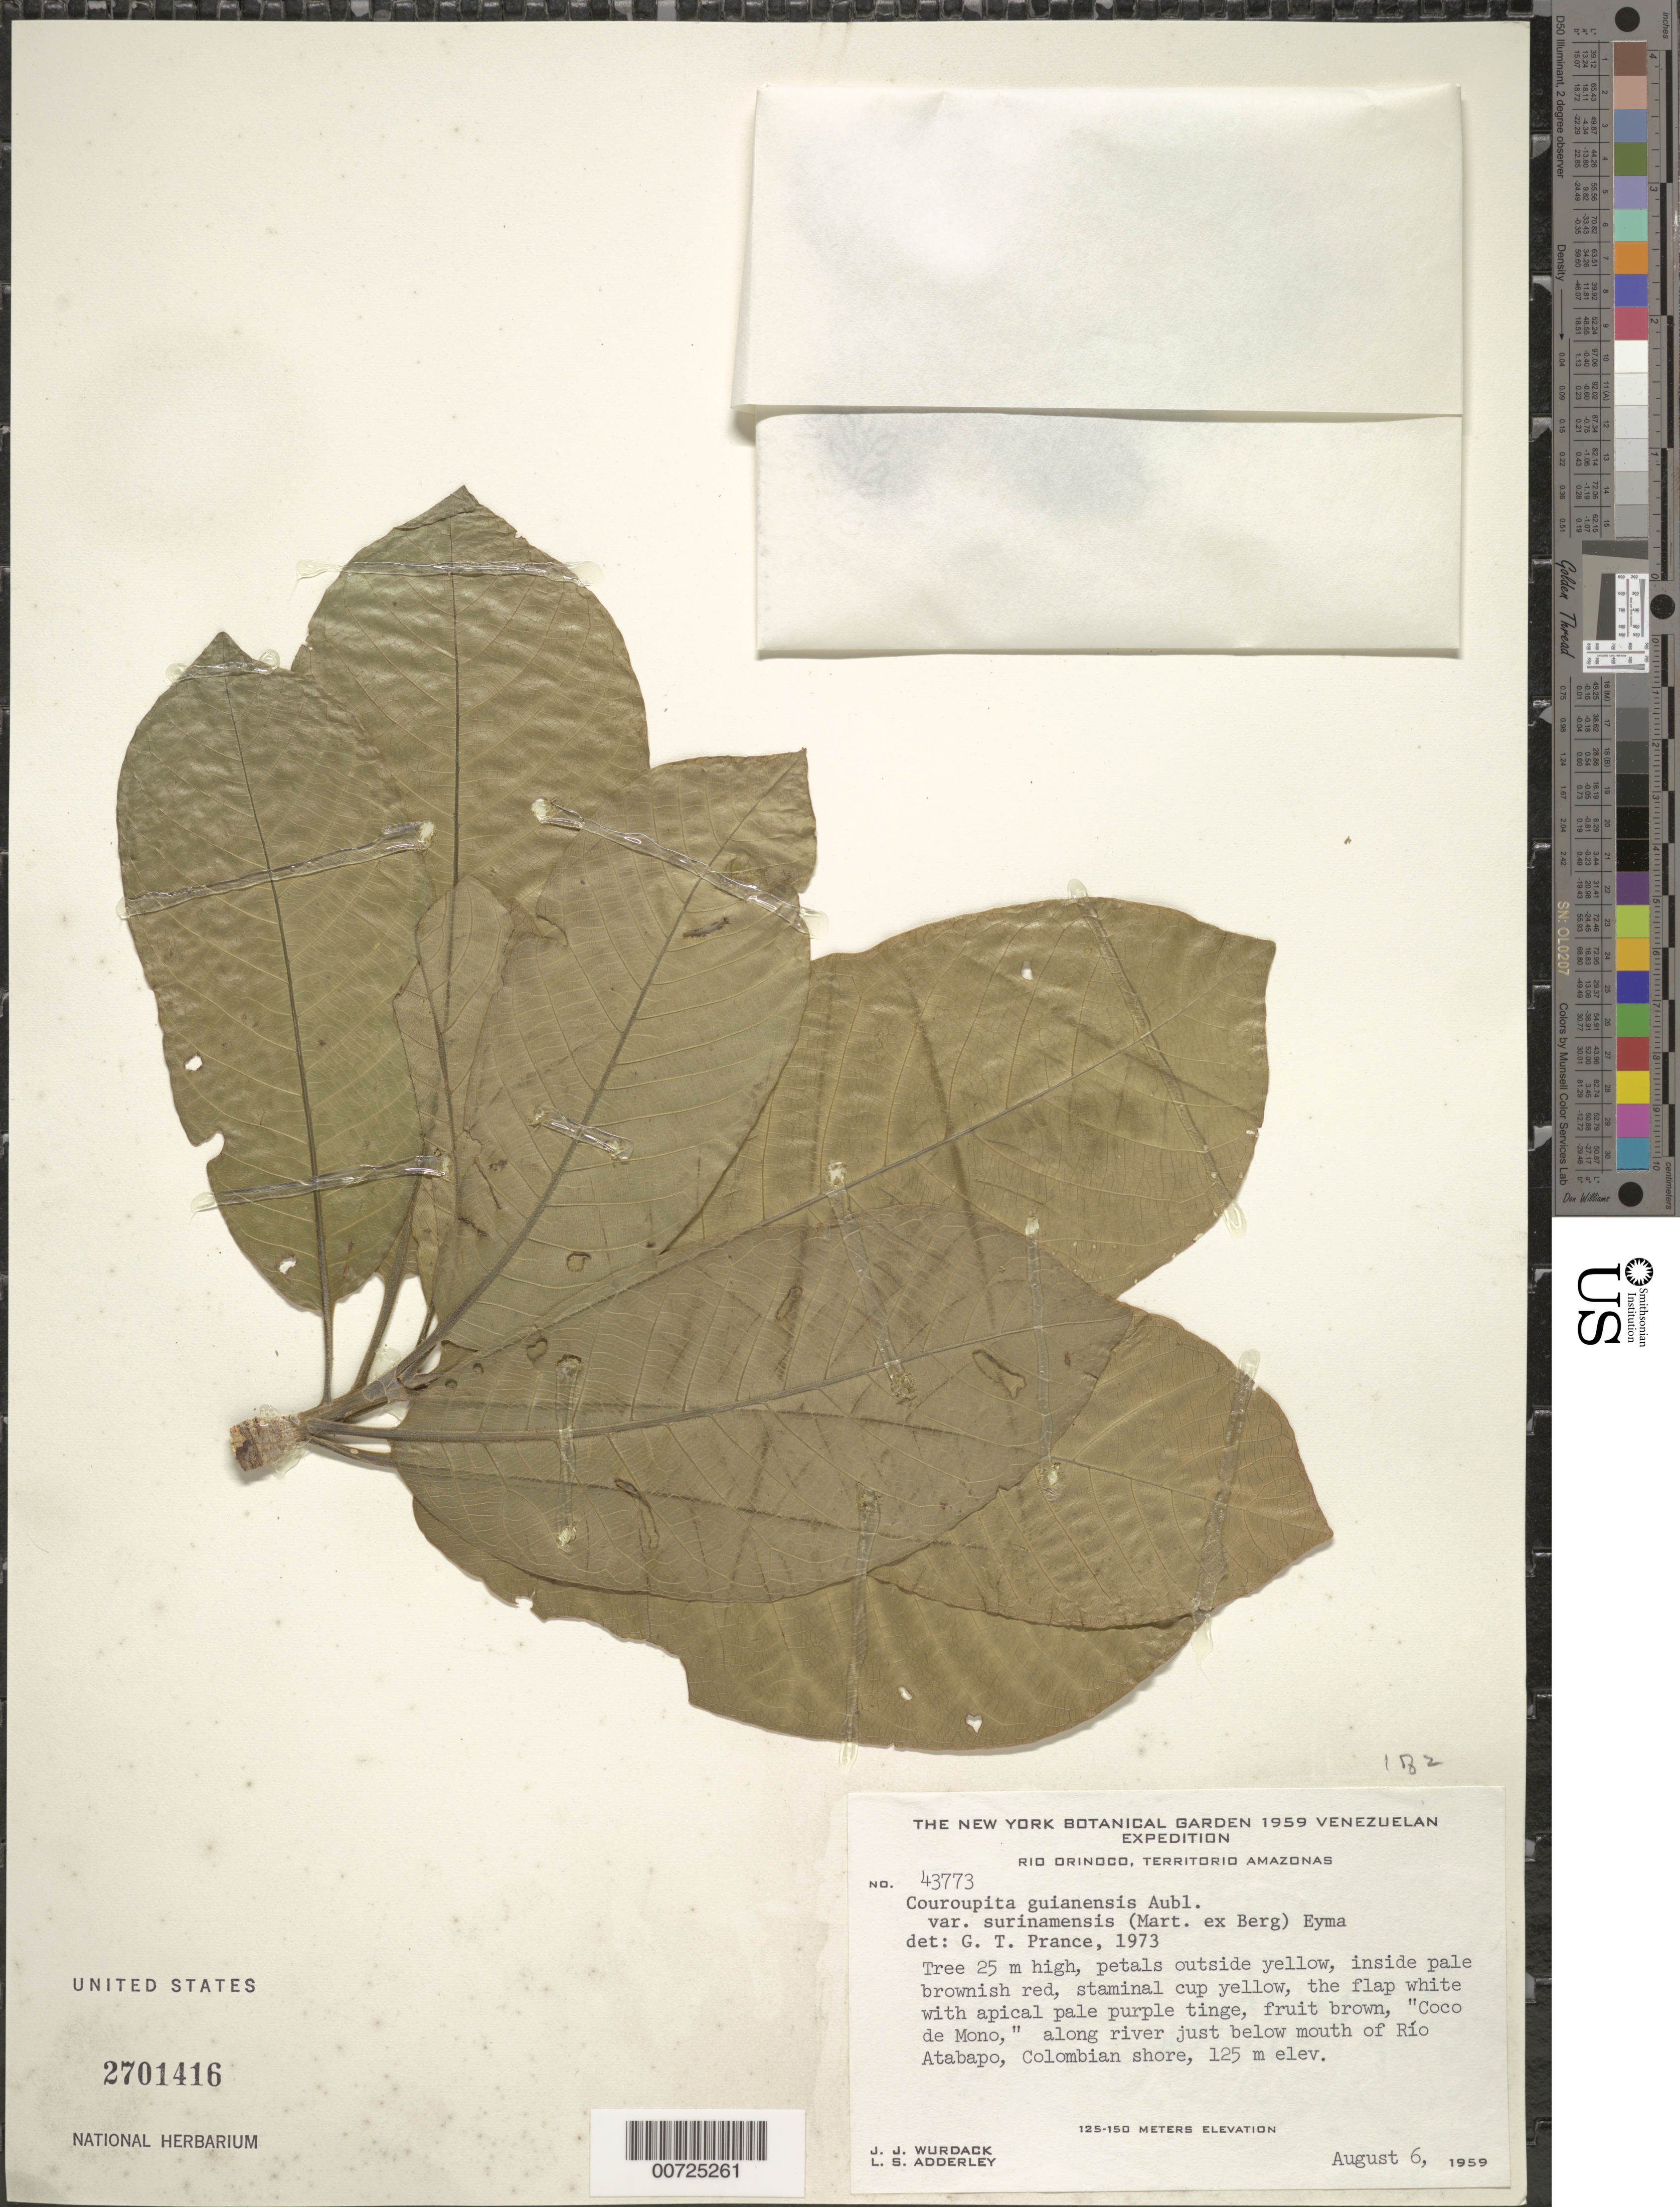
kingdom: Plantae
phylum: Tracheophyta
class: Magnoliopsida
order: Ericales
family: Lecythidaceae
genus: Couroupita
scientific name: Couroupita guianensis var. surinamensis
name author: (Mart. ex O. Berg) Eyma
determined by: Prance, G. T.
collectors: J. J. Wurdack & L. S. Adderley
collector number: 43773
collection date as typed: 6-Aug-59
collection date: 1959-08-06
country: Venezuela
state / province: Amazonas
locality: Río Orinoco, Río Atabapo, just below mouth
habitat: Riverbank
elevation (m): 125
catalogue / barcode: US 2701416